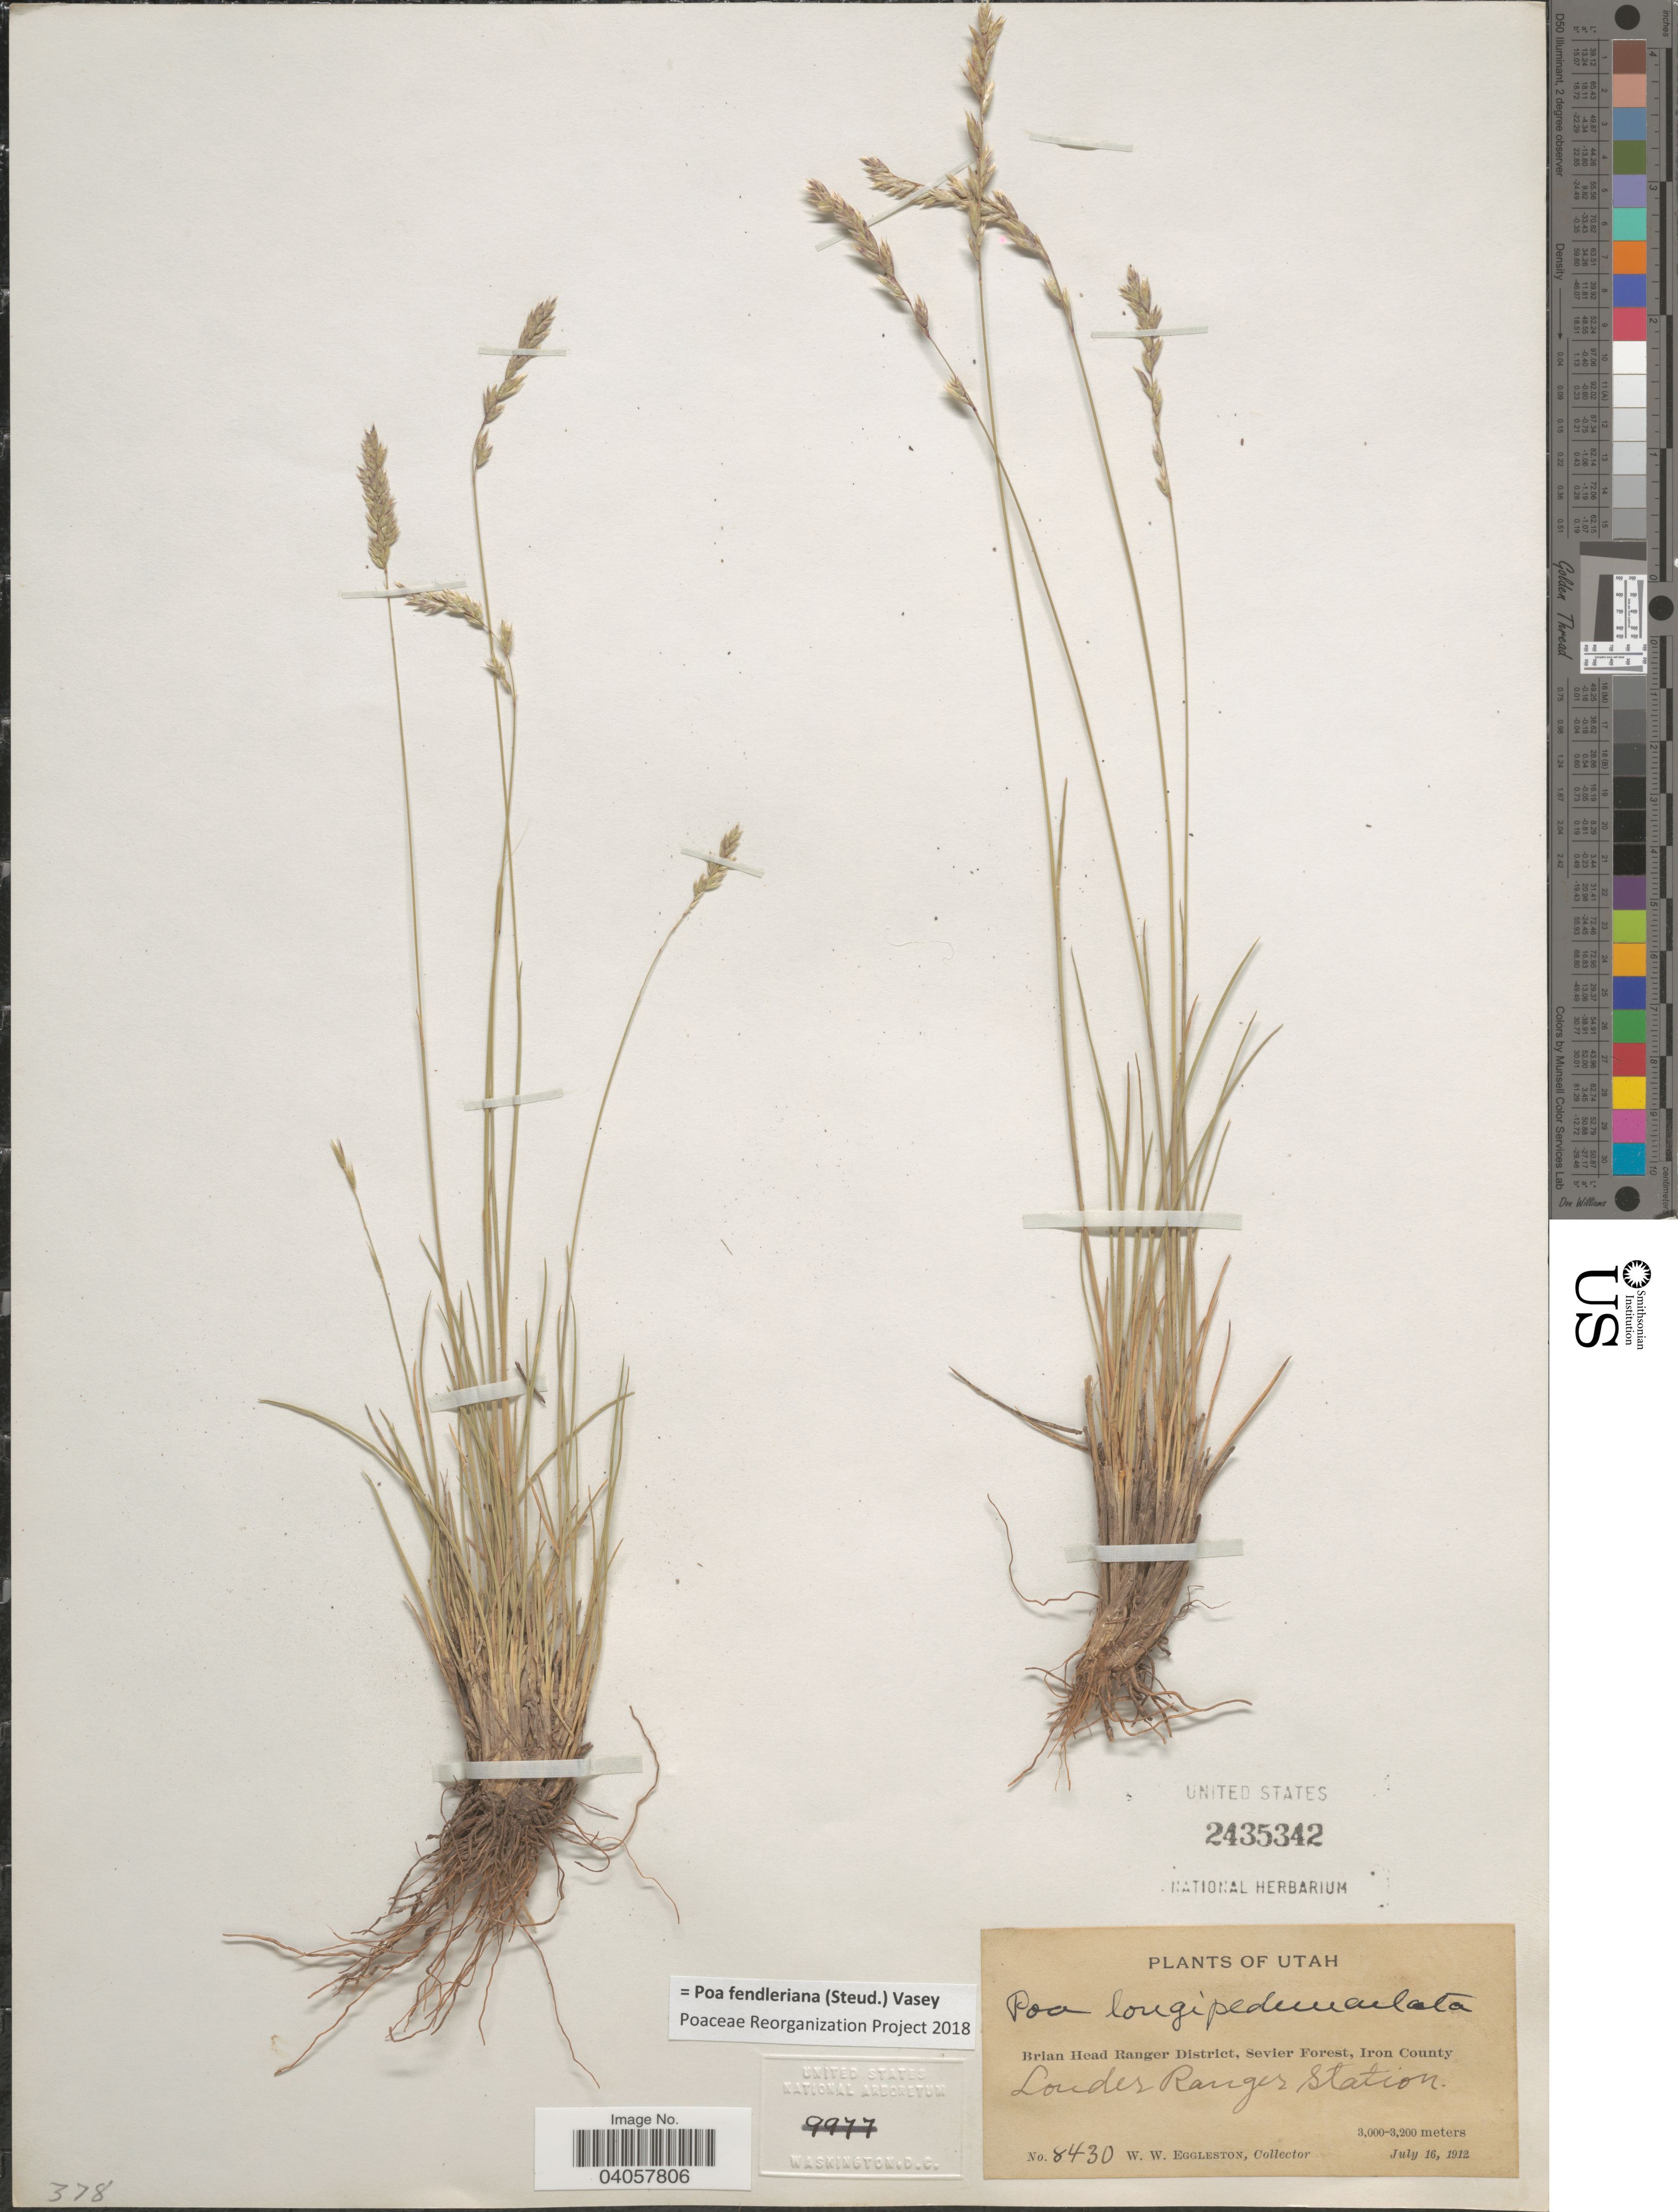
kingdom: Plantae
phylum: Tracheophyta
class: Liliopsida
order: Poales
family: Poaceae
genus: Poa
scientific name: Poa fendleriana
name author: (Steud.) Vasey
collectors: W. W. Eggleston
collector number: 8430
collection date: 1912-07-16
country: United States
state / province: Utah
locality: Brian Head Ranger District, Sevier Forest, Iron County. Louder Ranger Station.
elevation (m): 3000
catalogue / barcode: US 2435342